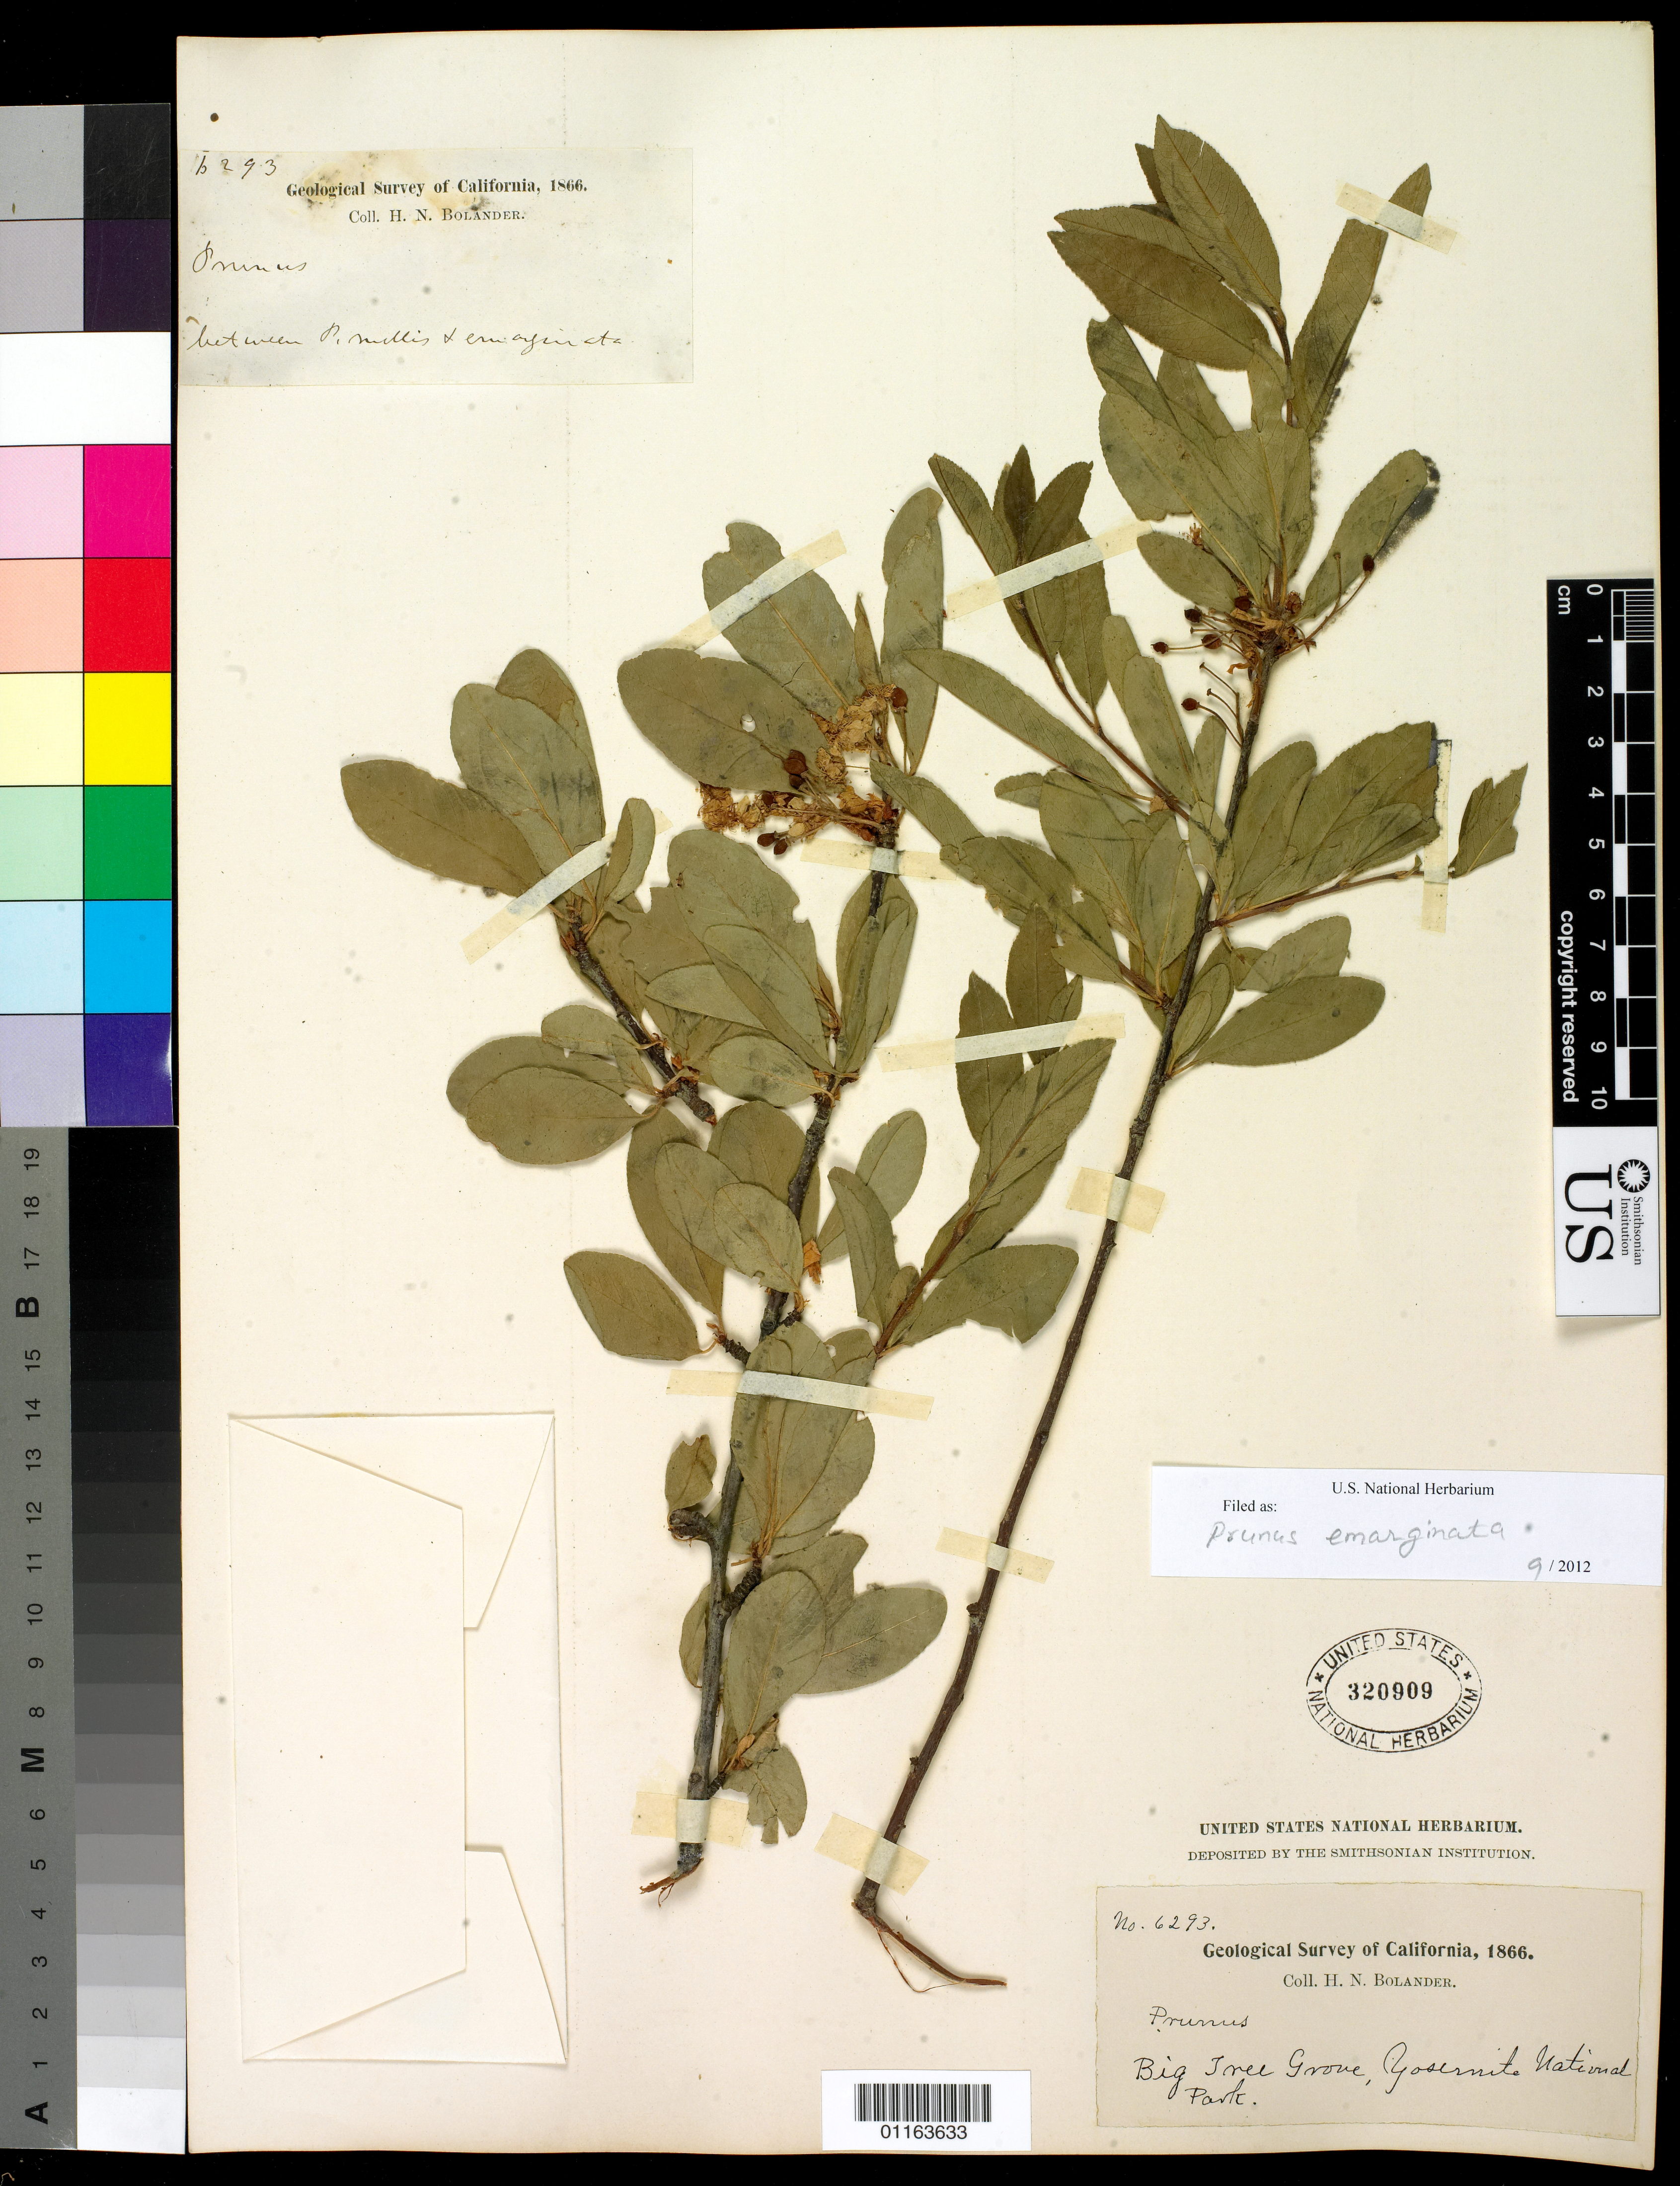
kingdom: Plantae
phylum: Tracheophyta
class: Magnoliopsida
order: Rosales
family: Rosaceae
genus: Prunus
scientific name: Prunus emarginata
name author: (Douglas ex Hook.) Eaton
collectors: H. Bolander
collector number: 6293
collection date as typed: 1866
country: United States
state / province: California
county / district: Mariposa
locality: Big Tree Grove, Yosemite National Park.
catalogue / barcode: US 320909